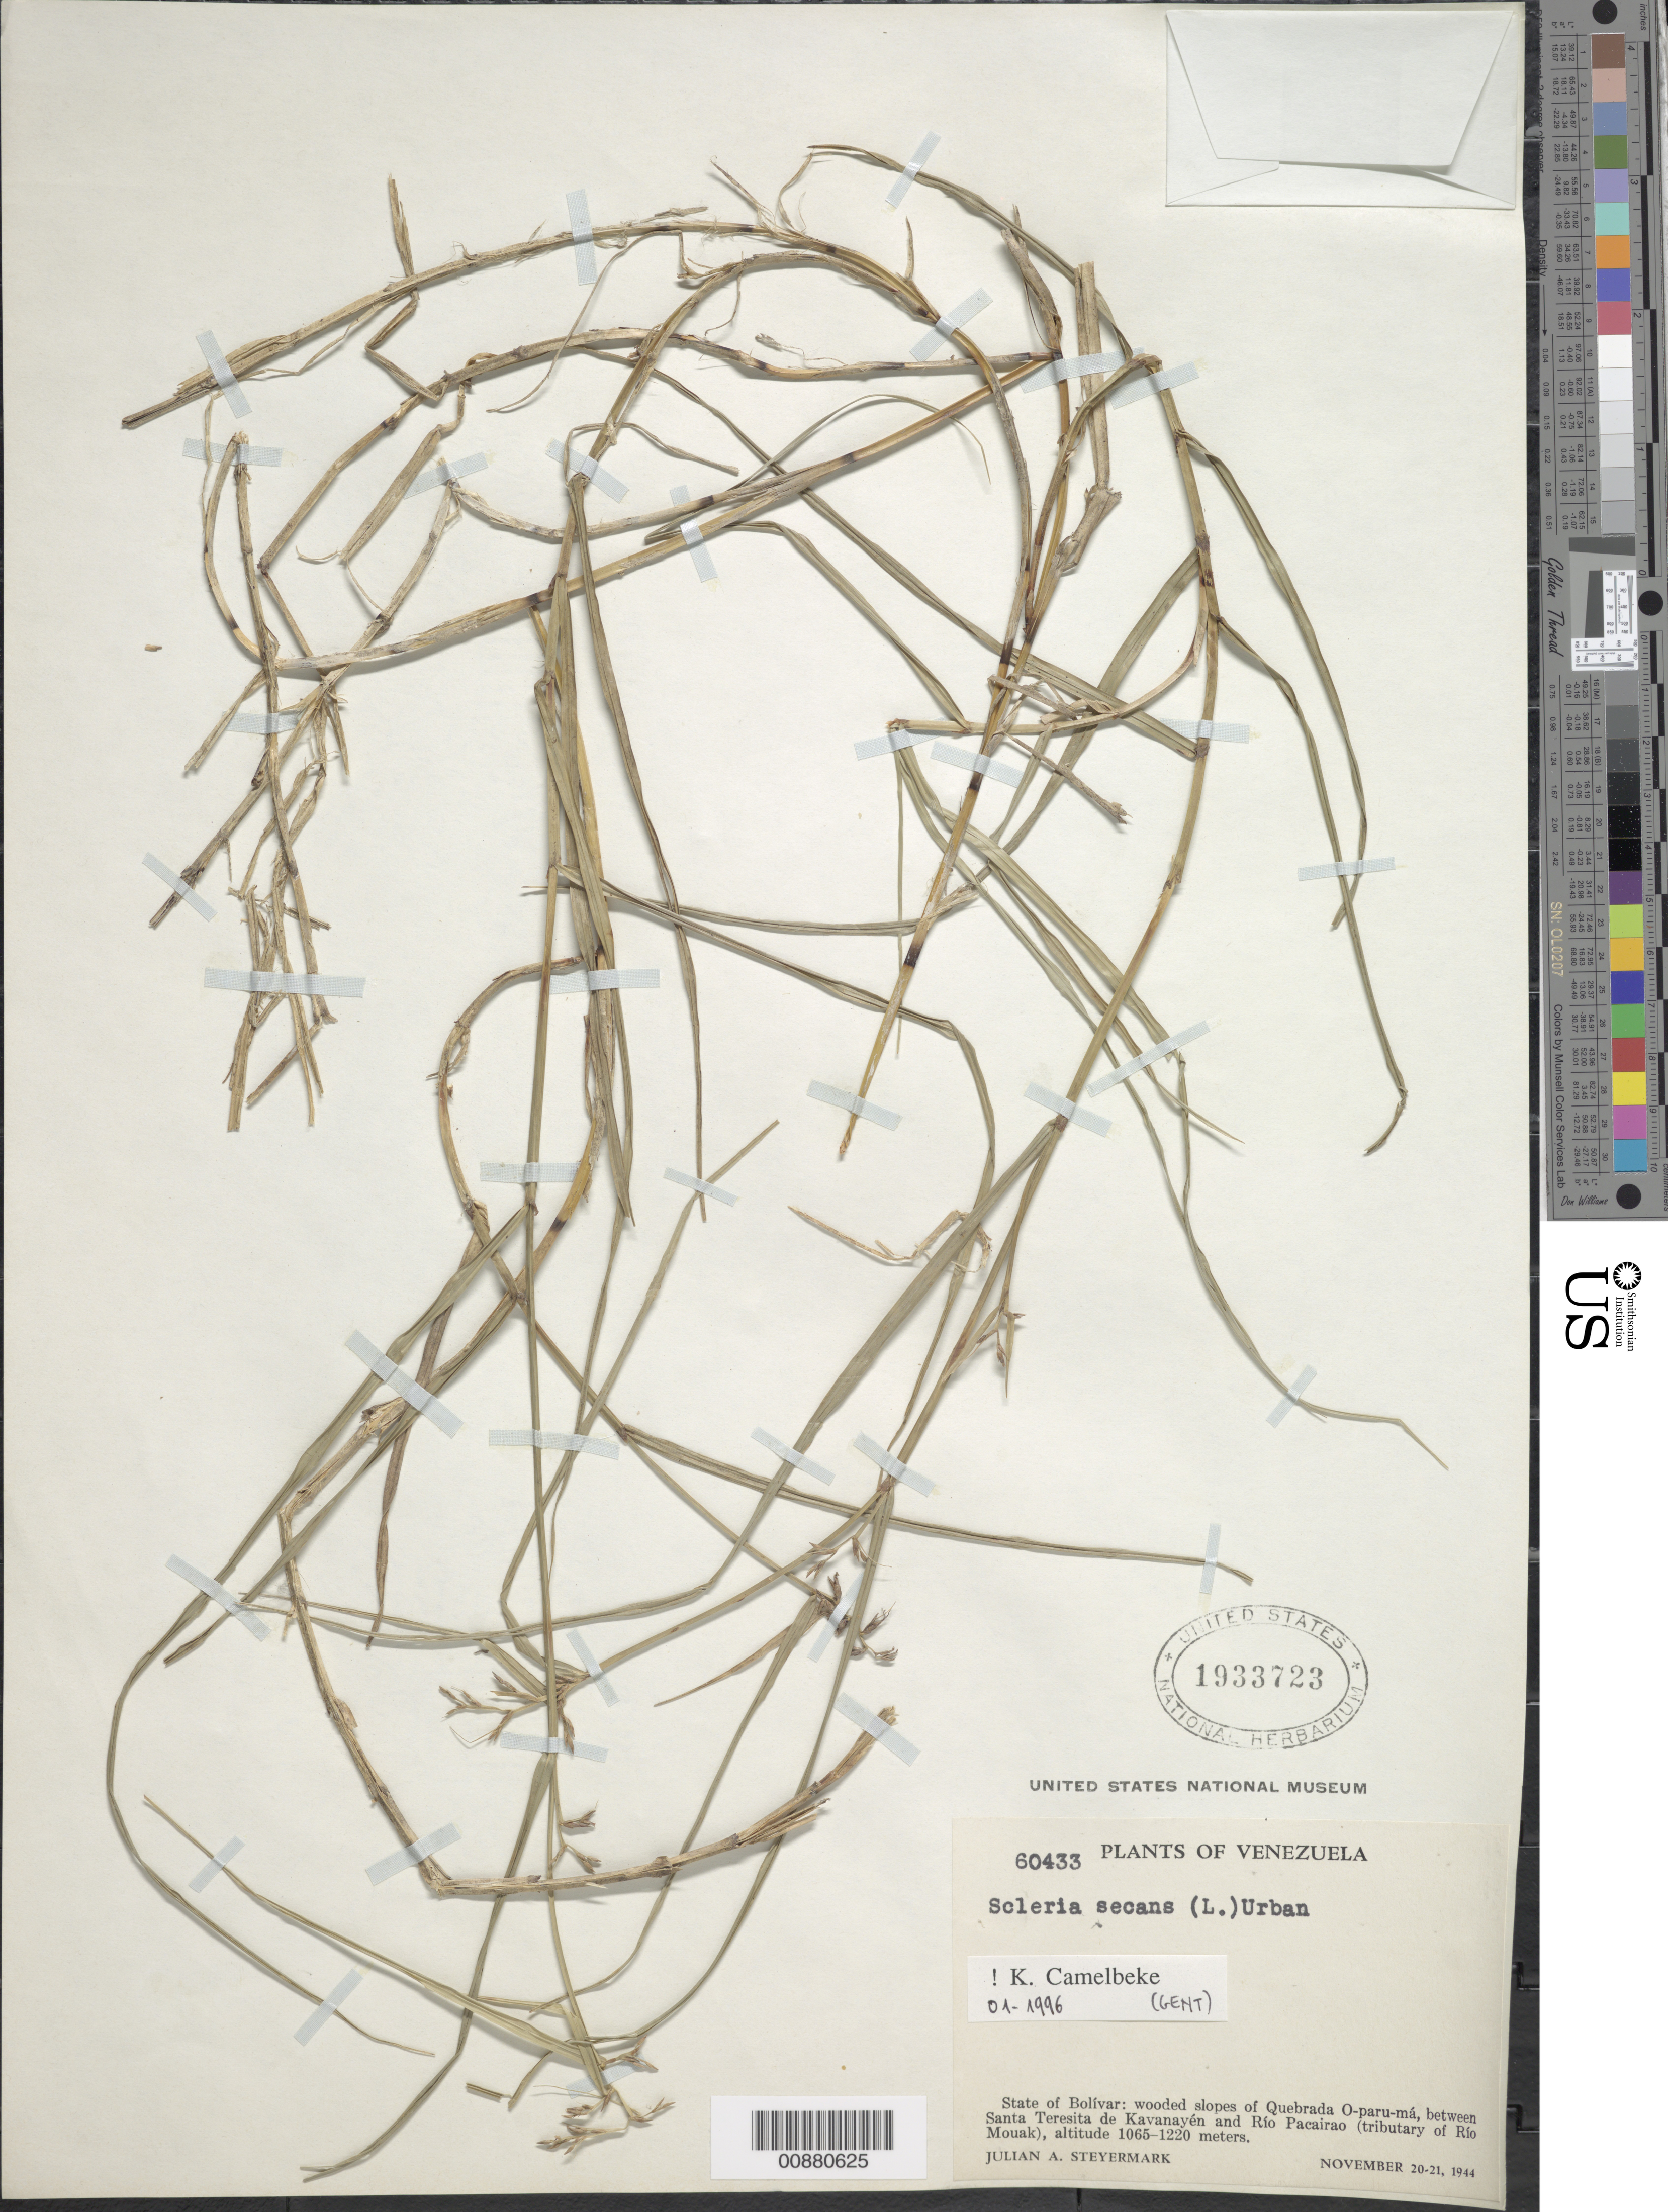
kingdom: Plantae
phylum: Tracheophyta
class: Liliopsida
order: Poales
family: Cyperaceae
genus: Scleria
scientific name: Scleria secans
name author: (L.) Urb.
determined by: Camelbeke, K.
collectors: J. Steyermark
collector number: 60433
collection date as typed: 20-Nov-44 to 21-Nov-44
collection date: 1944-11-20/1944-11-21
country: Venezuela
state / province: Bolívar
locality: Quebrada O-paru-má, between Santa Teresita de Kavanayén and Río Pacairao (trib. of Río Mouak)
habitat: Wooded slopes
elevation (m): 1065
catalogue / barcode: US 1933723